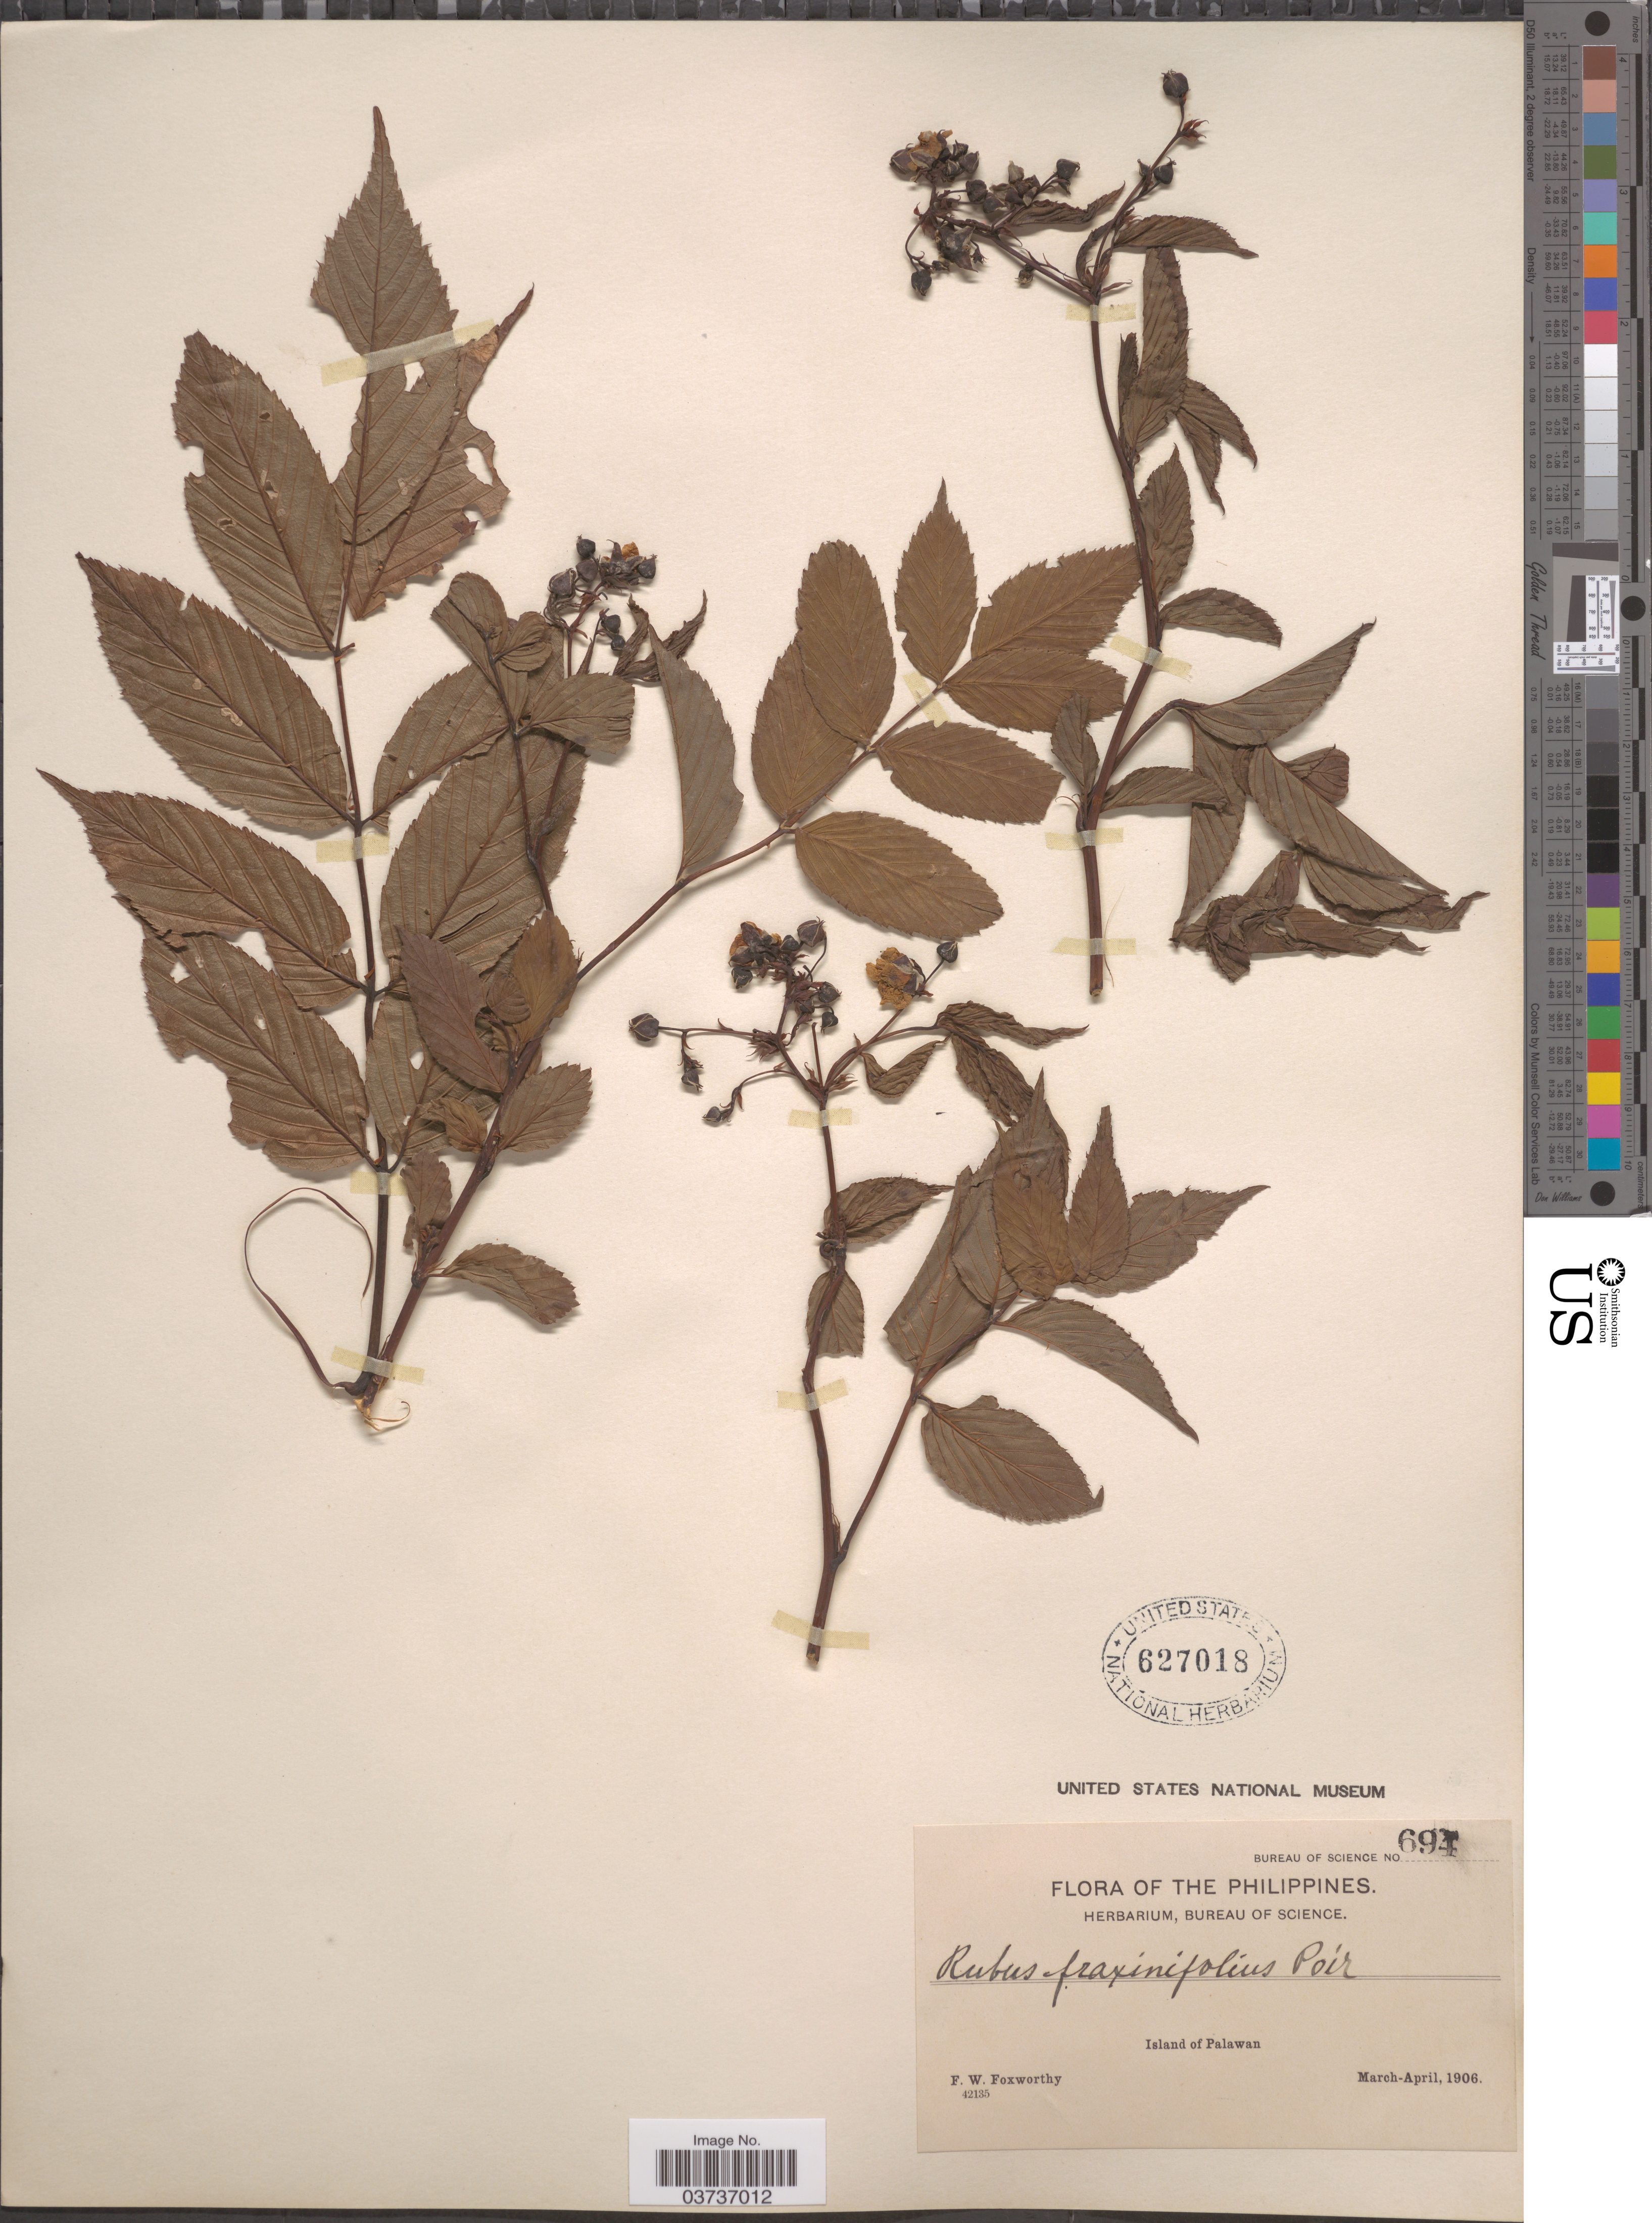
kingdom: Plantae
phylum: Tracheophyta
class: Magnoliopsida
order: Rosales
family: Rosaceae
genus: Rubus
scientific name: Rubus fraxinifolius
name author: Hayata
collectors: F. W. Foxworthy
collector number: Bureau of Science 694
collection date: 1906-03/1906-04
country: Philippines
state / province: Mimaropa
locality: Island of Palawan.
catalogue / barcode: US 627018